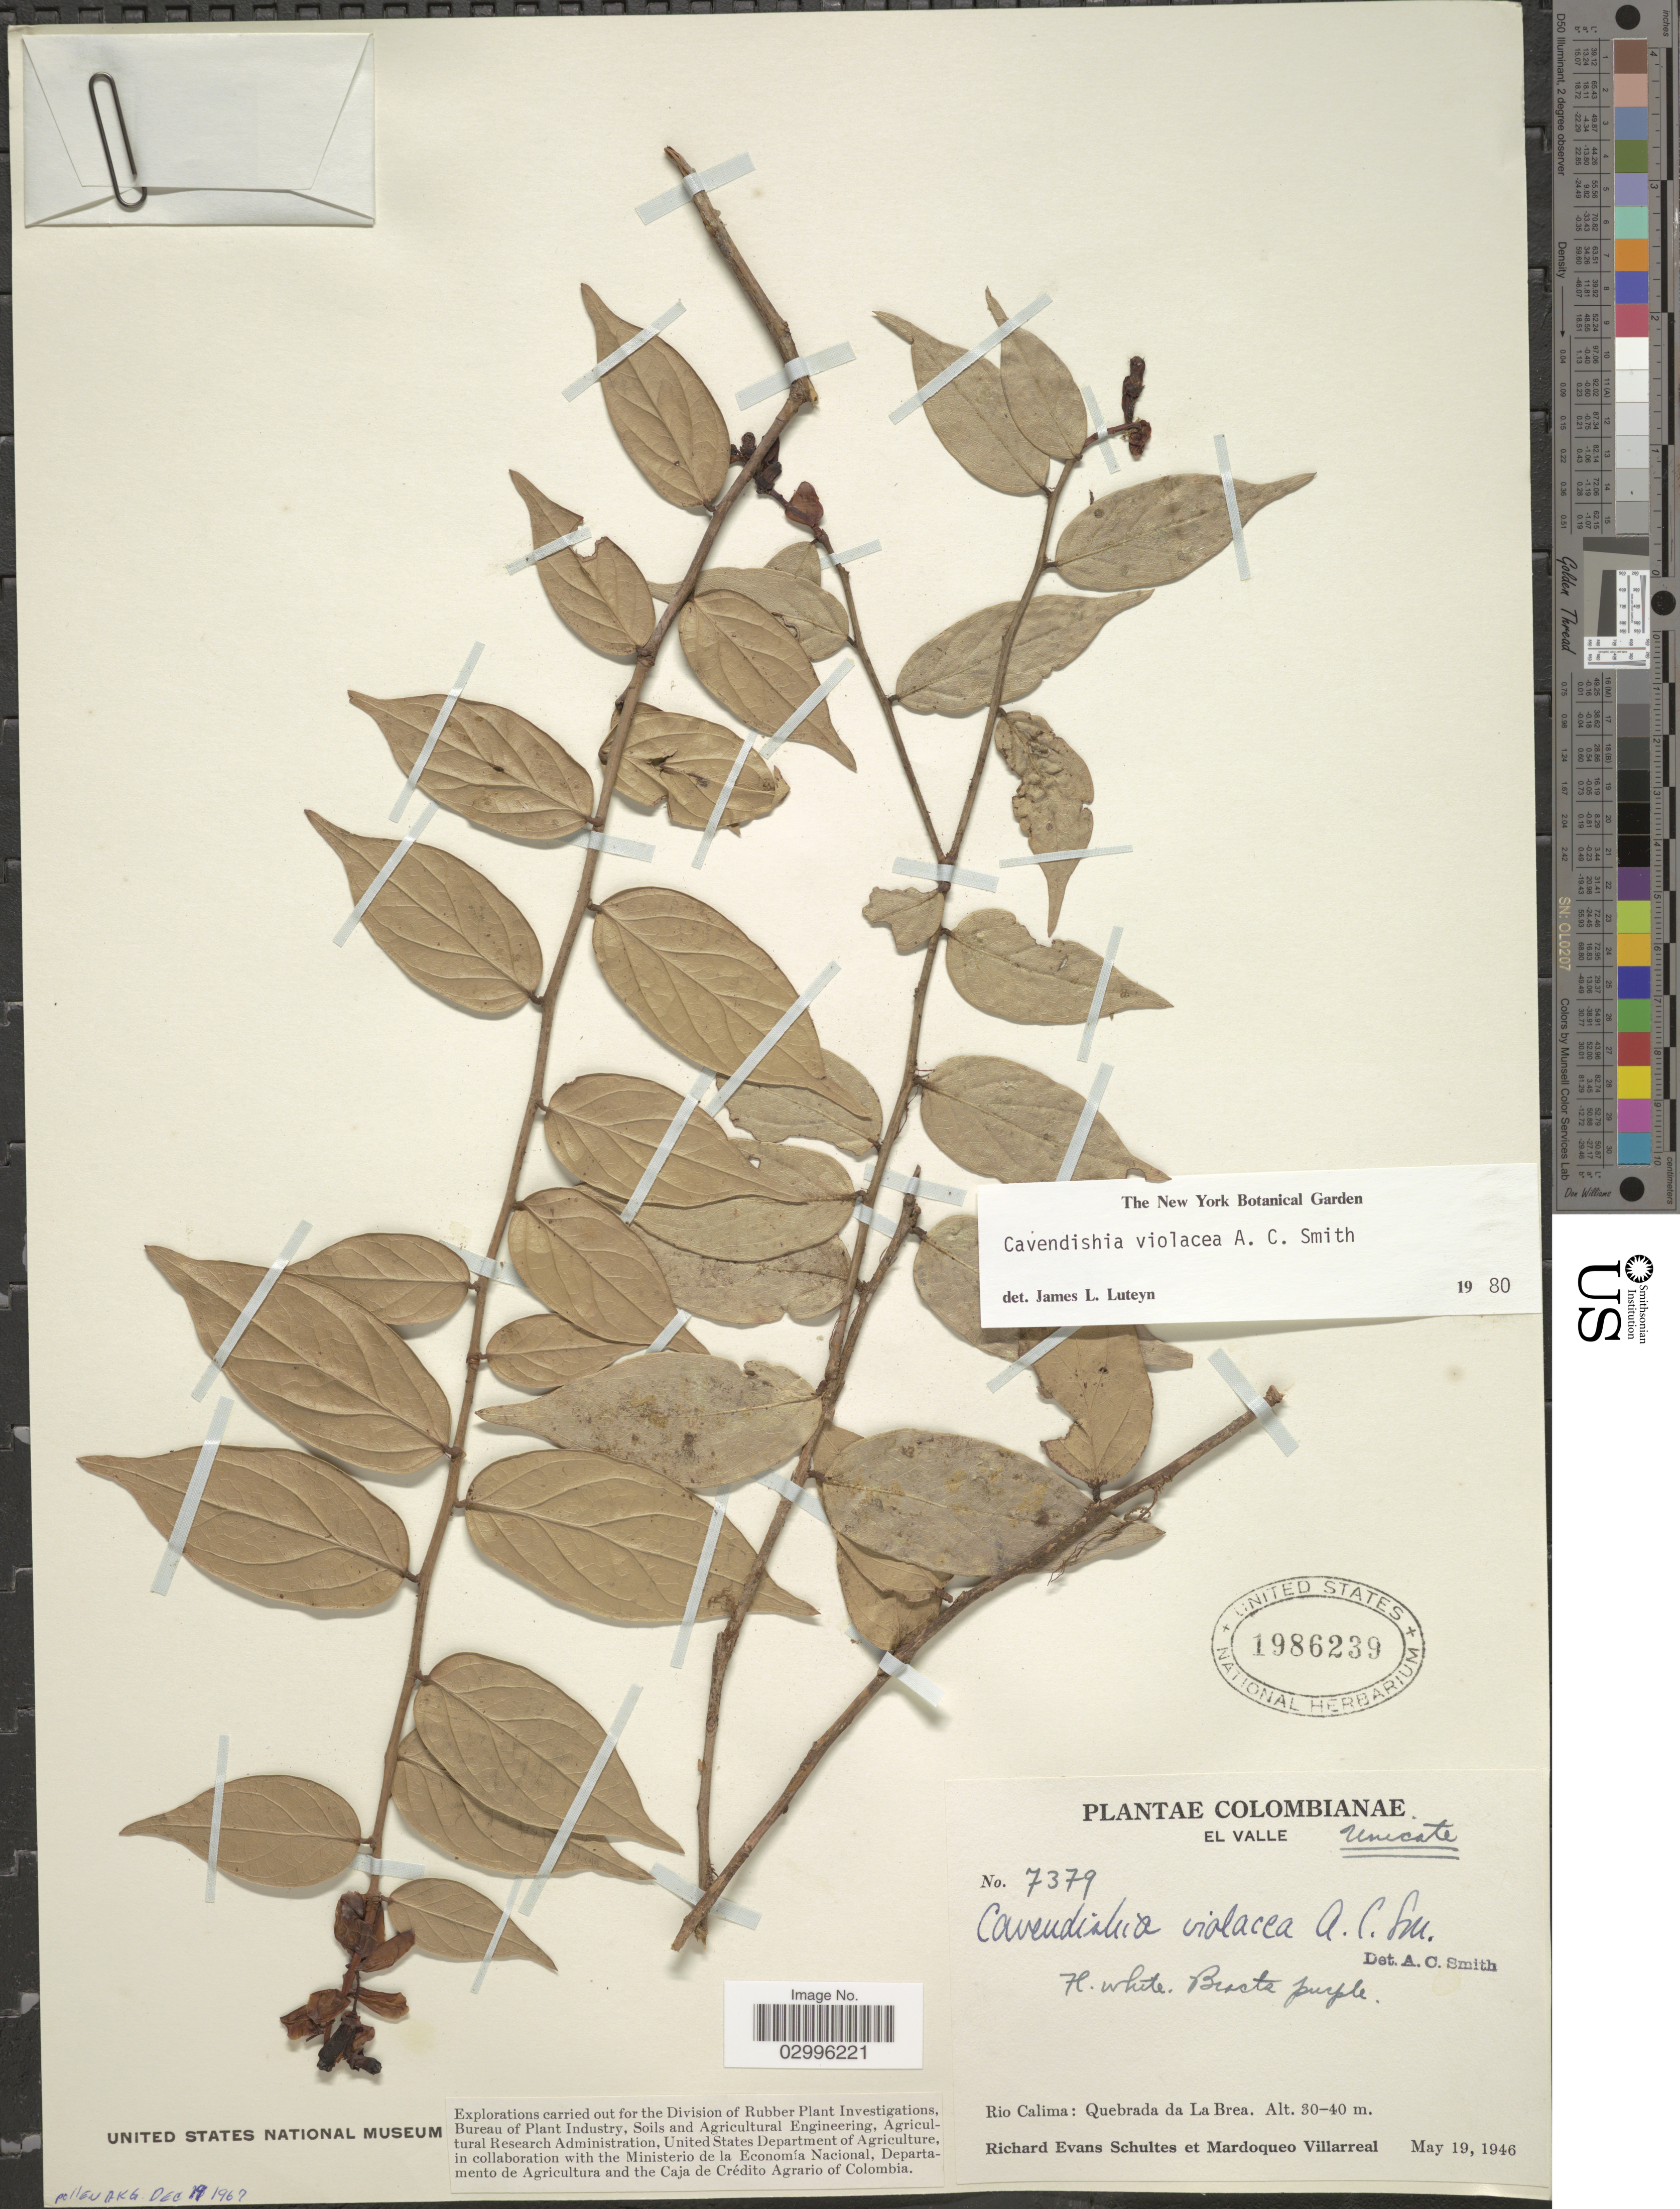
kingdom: Plantae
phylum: Tracheophyta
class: Magnoliopsida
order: Ericales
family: Ericaceae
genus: Cavendishia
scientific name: Cavendishia violacea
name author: A.C. Sm.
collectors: R. E. Schultes & M. Villarreal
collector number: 7379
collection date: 1946-05-19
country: Colombia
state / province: Valle del Cauca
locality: El Valle. Rio Calima: Quebrada de La Brea.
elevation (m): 30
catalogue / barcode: US 1986239